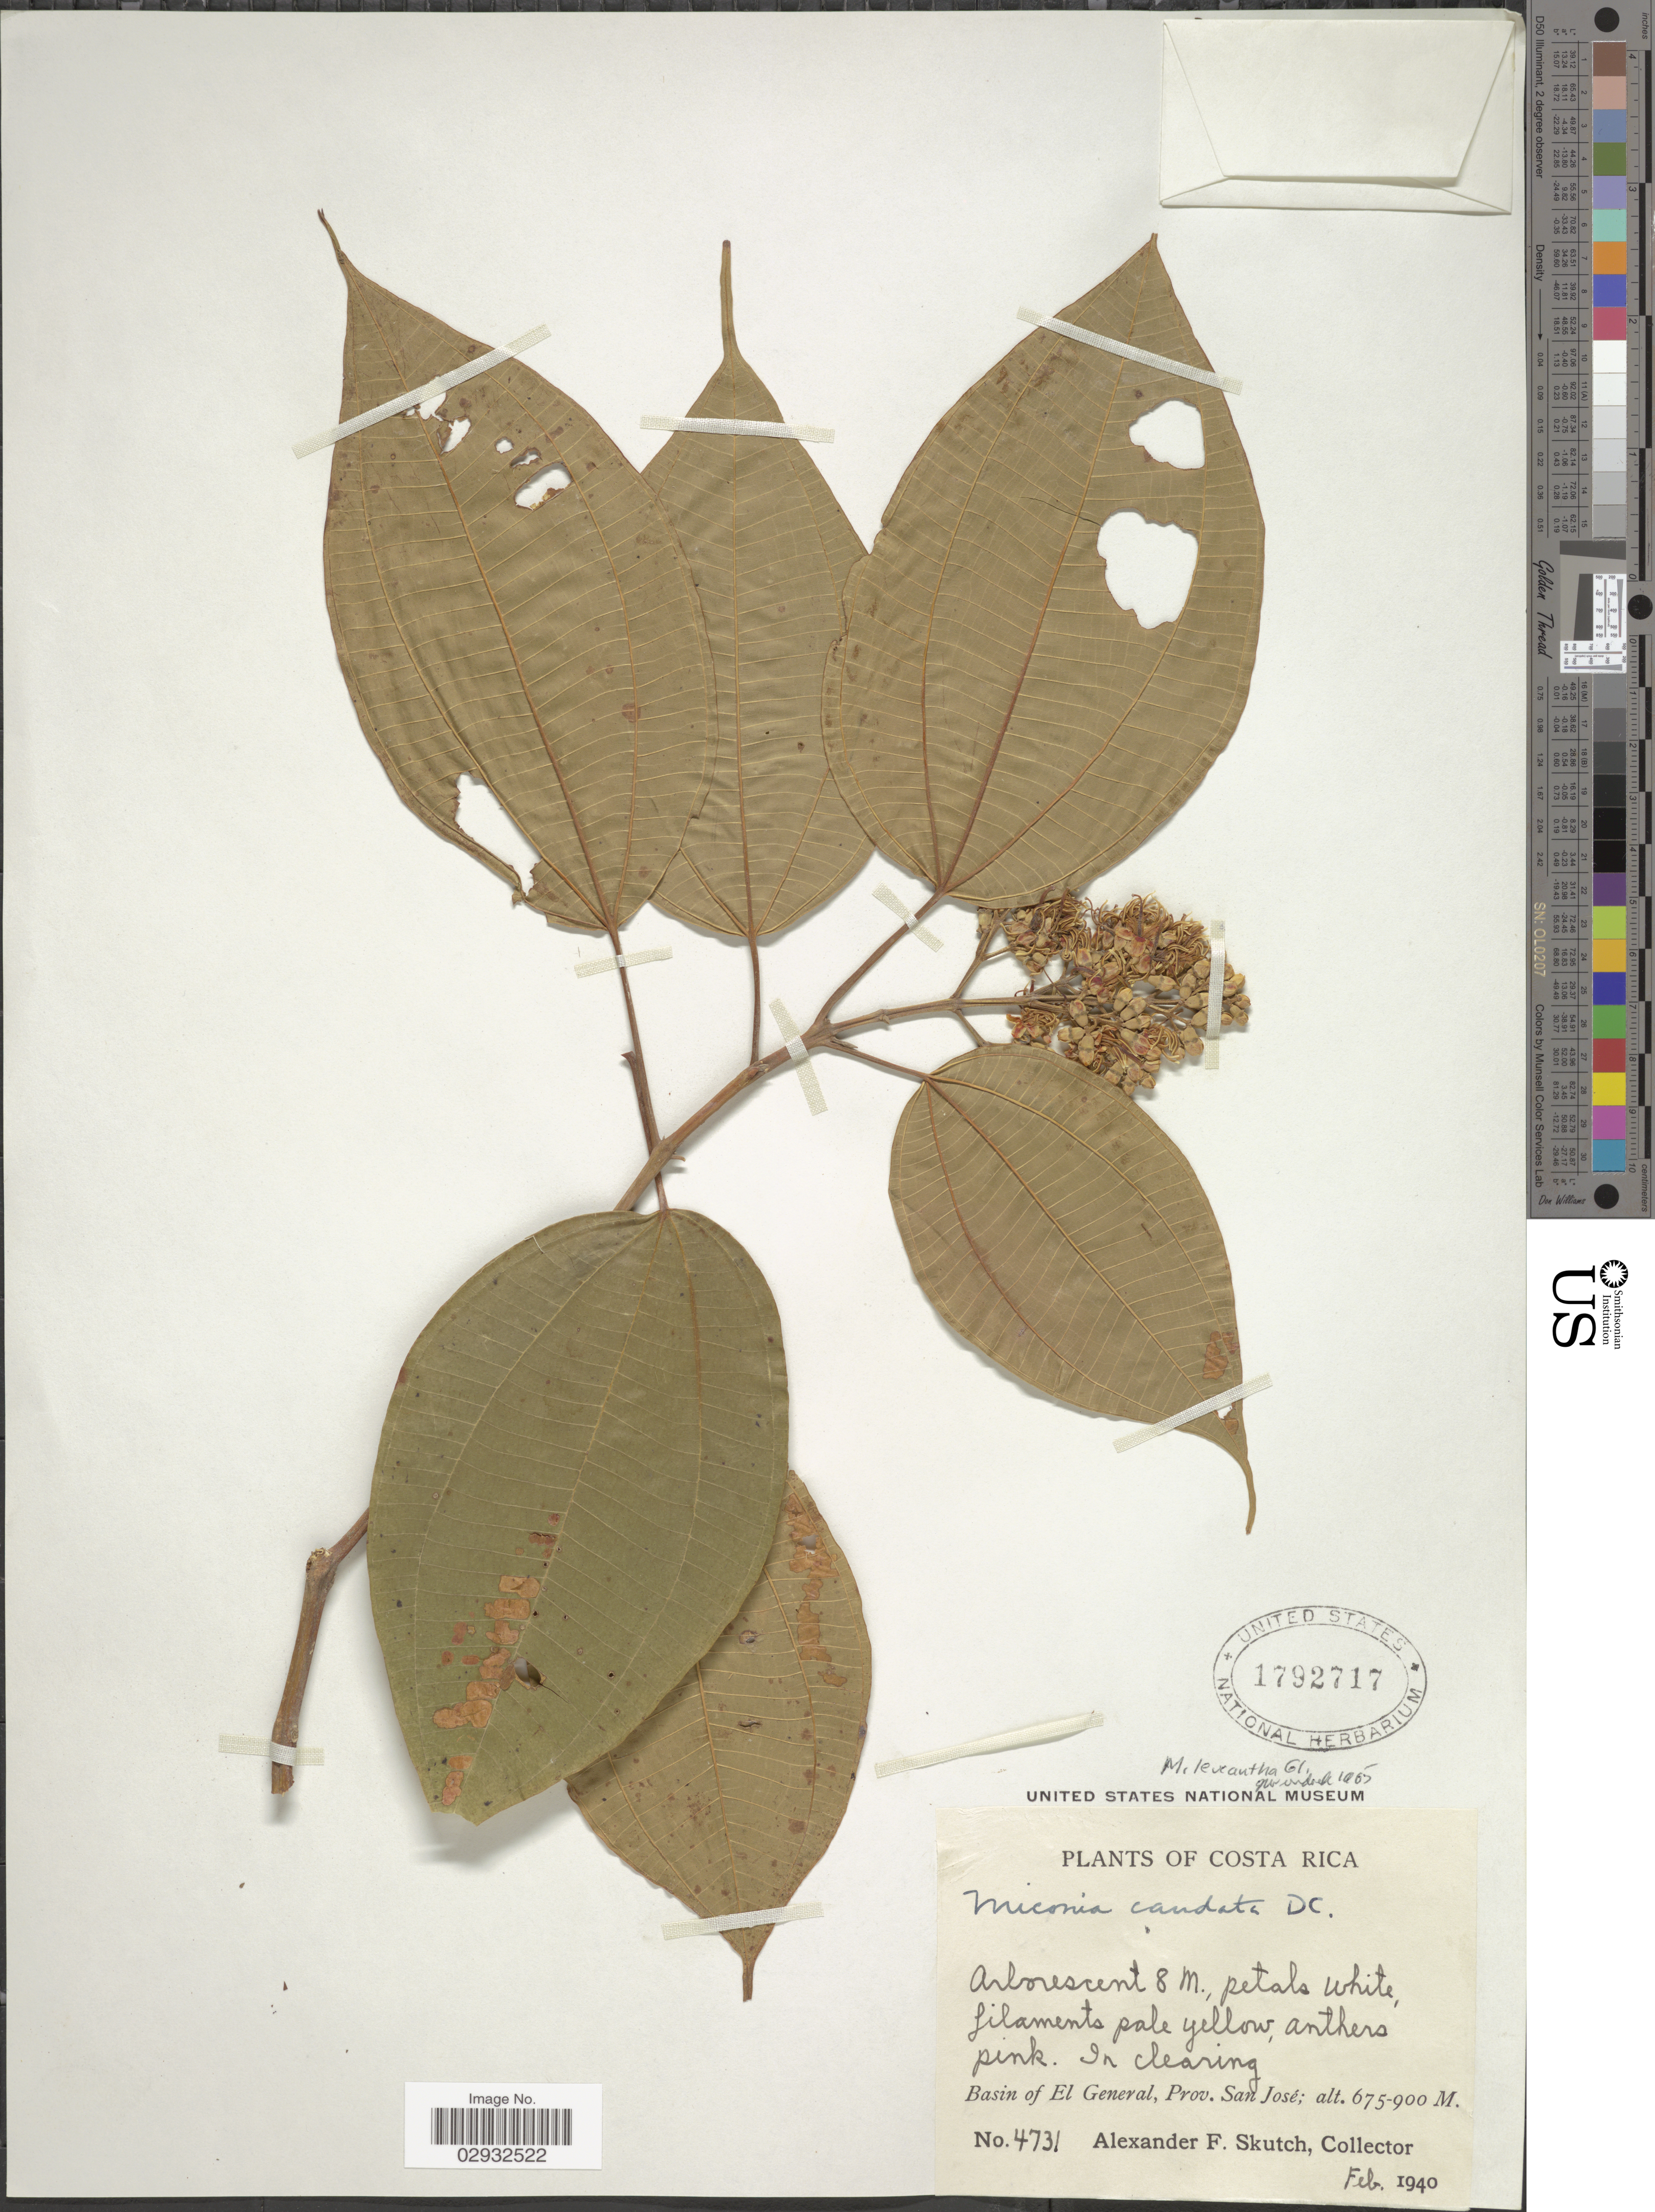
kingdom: Plantae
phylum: Tracheophyta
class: Magnoliopsida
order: Myrtales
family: Melastomataceae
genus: Miconia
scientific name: Miconia donaeana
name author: Naudin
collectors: A. F. Skutch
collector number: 4731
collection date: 1940-02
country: Costa Rica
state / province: San José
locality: Basin of El General.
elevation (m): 675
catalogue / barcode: US 1792717